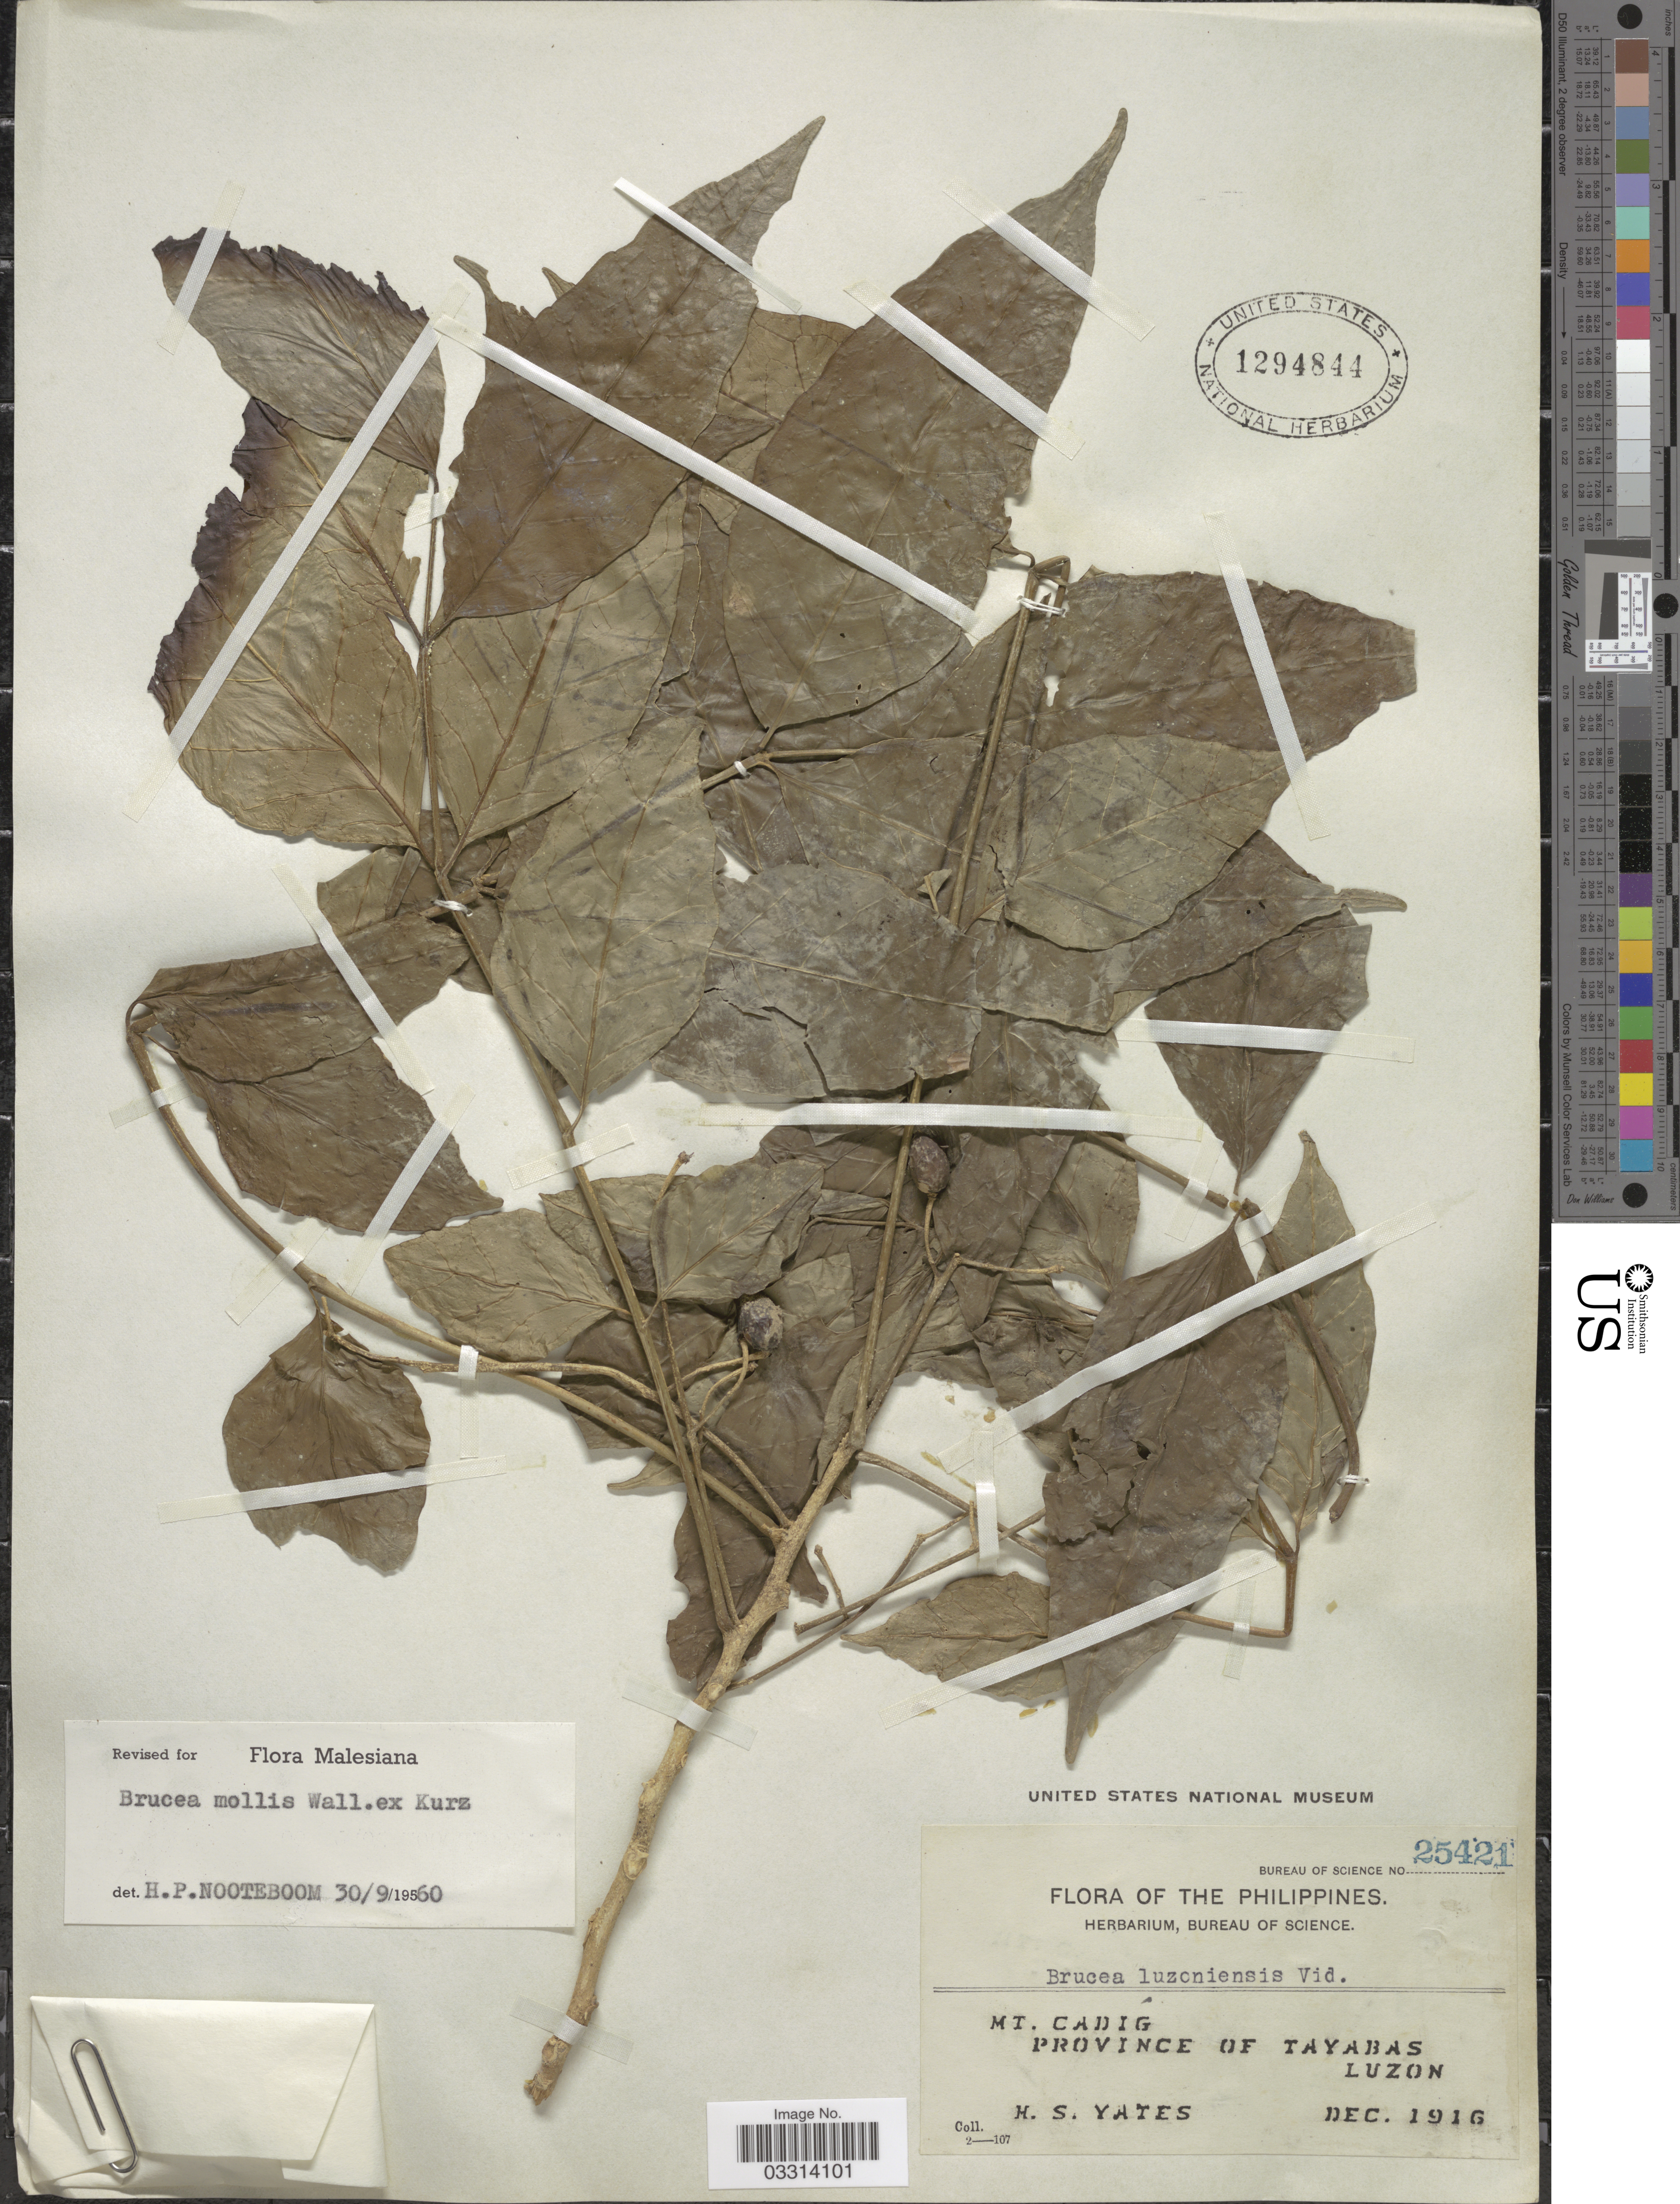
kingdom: Plantae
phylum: Tracheophyta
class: Magnoliopsida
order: Sapindales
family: Simaroubaceae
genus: Brucea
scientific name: Brucea mollis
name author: Wall. ex Kurz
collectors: H. S. Yates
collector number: Bureau of Science 25421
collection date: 1916-12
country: Philippines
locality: Mt. Cadig, Province of Tayabas, Luzon.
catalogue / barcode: US 1294844